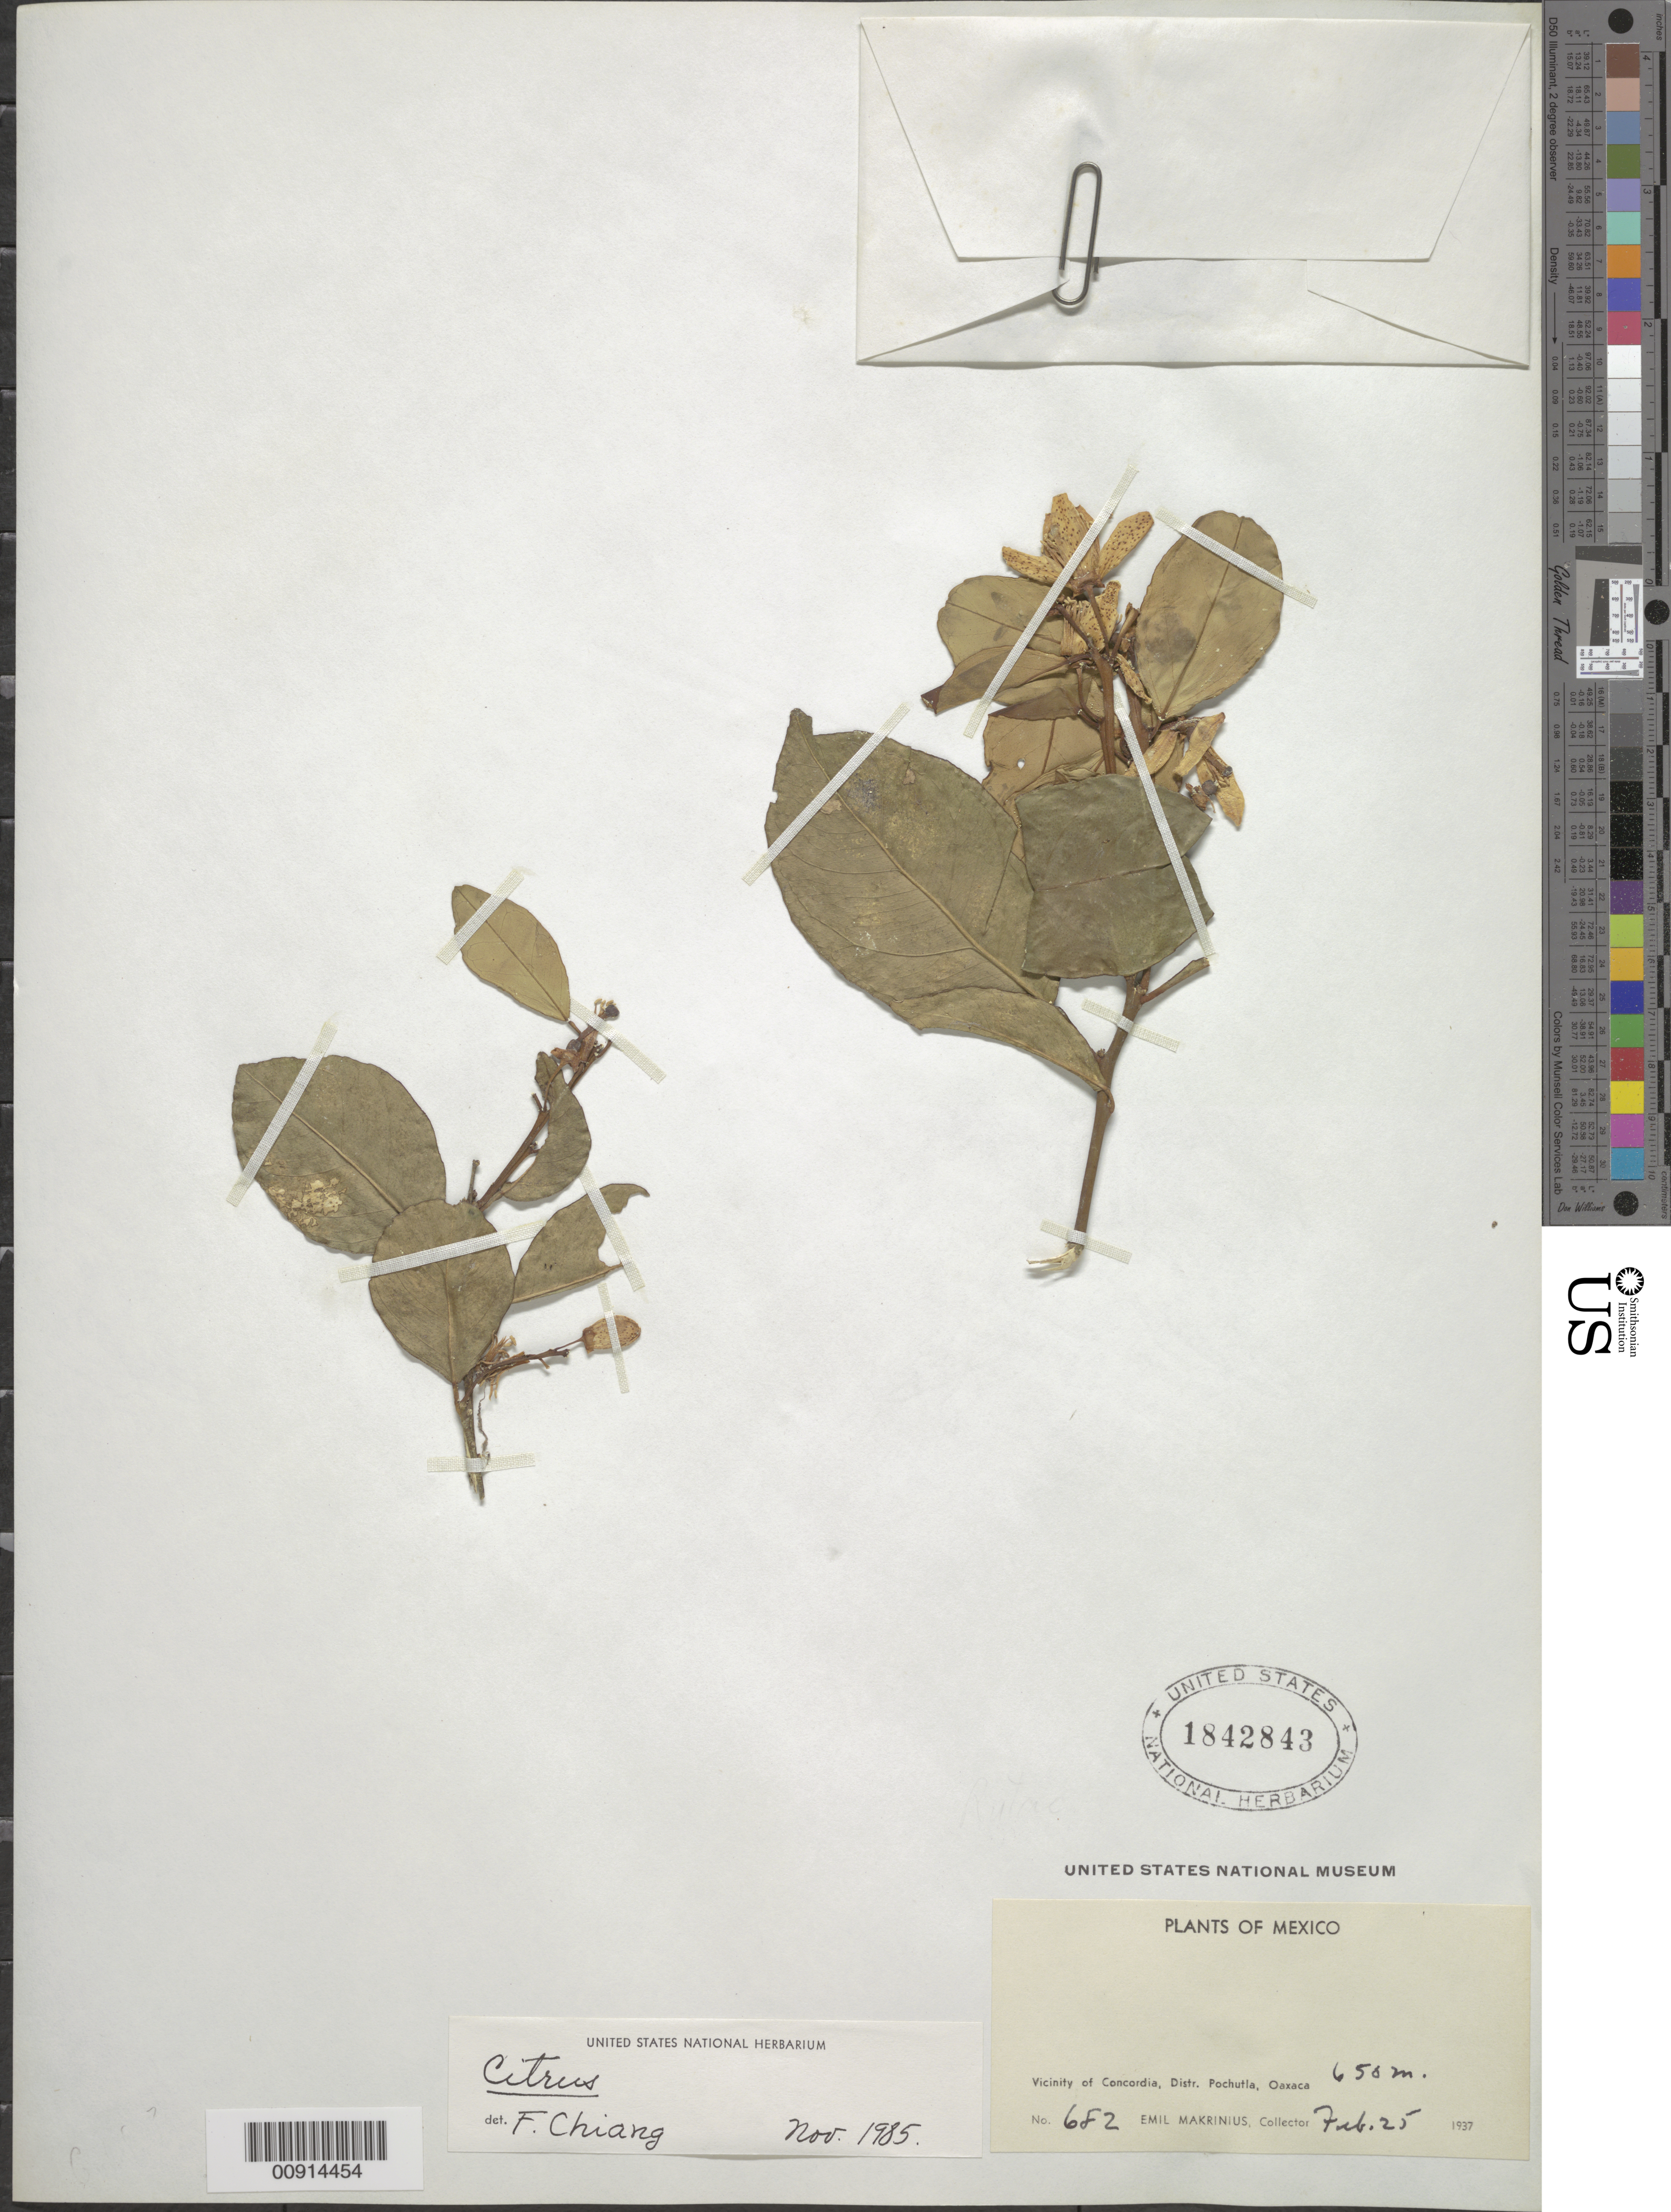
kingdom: Plantae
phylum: Tracheophyta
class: Magnoliopsida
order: Sapindales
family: Rutaceae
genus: Citrus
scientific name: Citrus sp.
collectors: E. Makrinius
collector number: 682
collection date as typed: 25 Feb 1937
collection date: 1937-02-25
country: Mexico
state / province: Oaxaca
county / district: Pochutla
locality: Vicinity of Concordia, Distr. Pochutla, Oaxaca.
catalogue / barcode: US 1842843